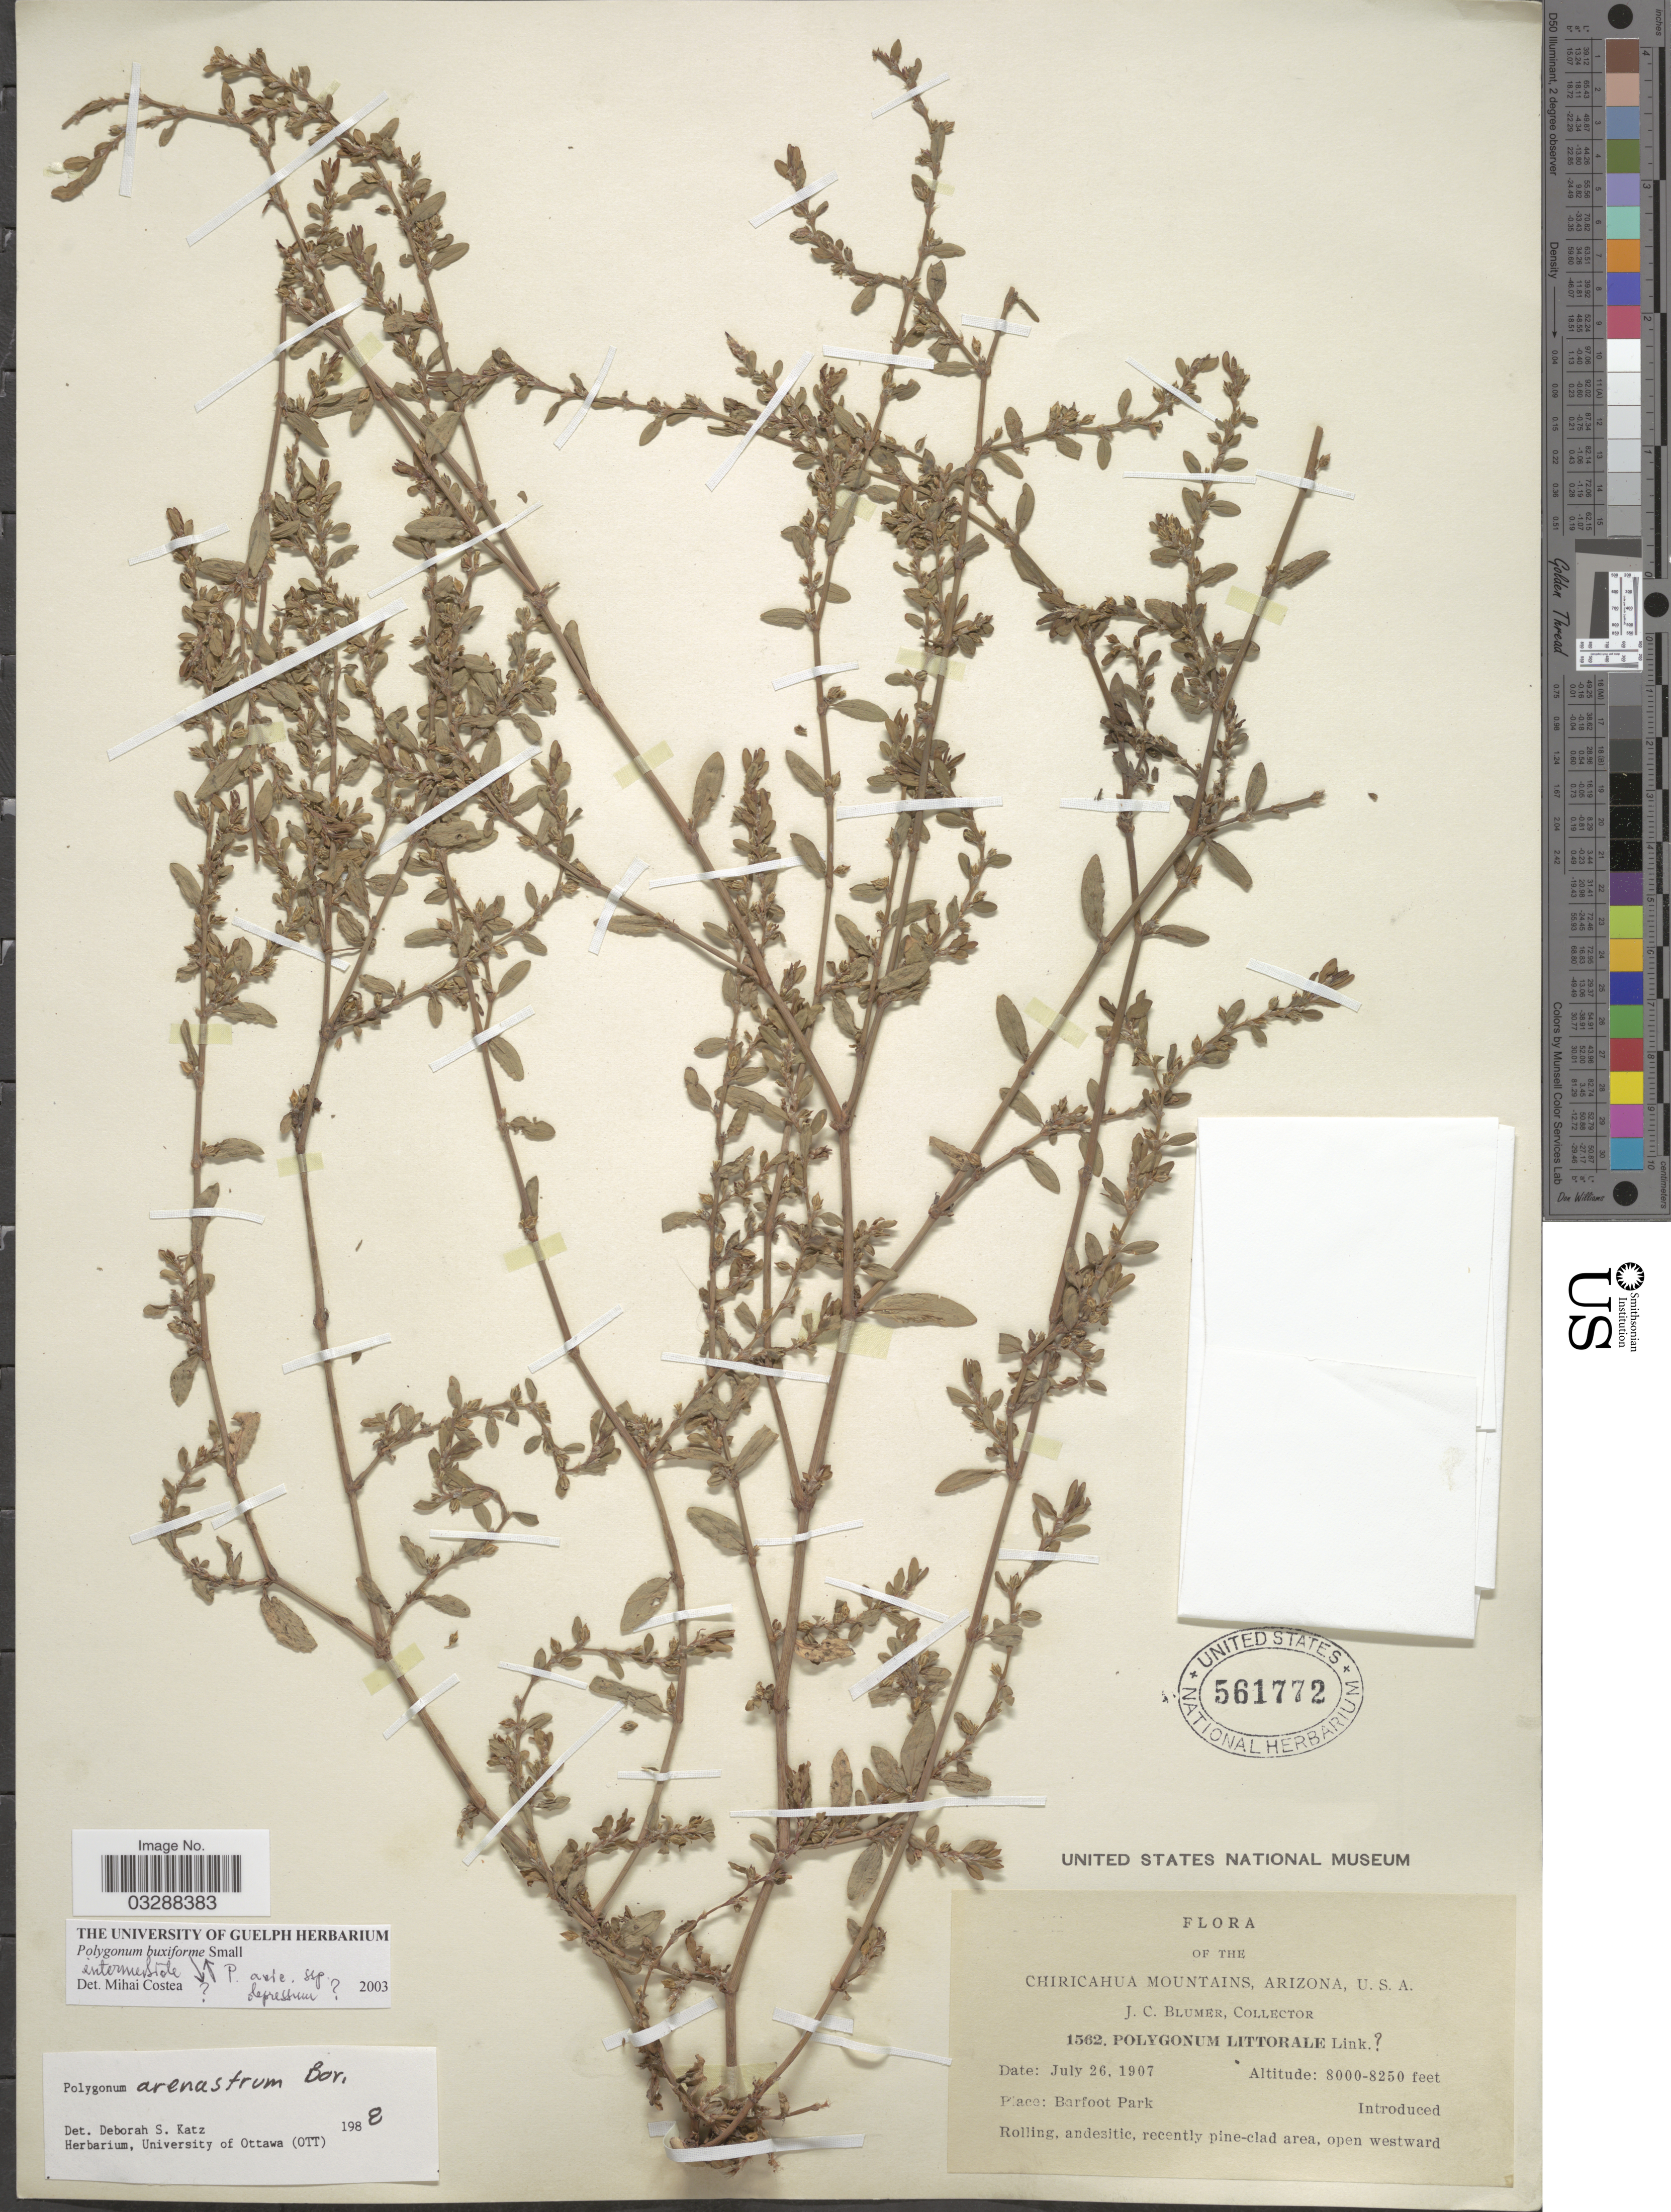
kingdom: Plantae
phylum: Tracheophyta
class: Magnoliopsida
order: Caryophyllales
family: Polygonaceae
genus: Polygonum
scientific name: Polygonum buxiforme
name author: Small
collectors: J. C. Blumer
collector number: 1562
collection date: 1907-07-26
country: United States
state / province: Arizona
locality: Chiricahua Mountains, Barfoot Park.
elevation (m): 2438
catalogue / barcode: US 561772